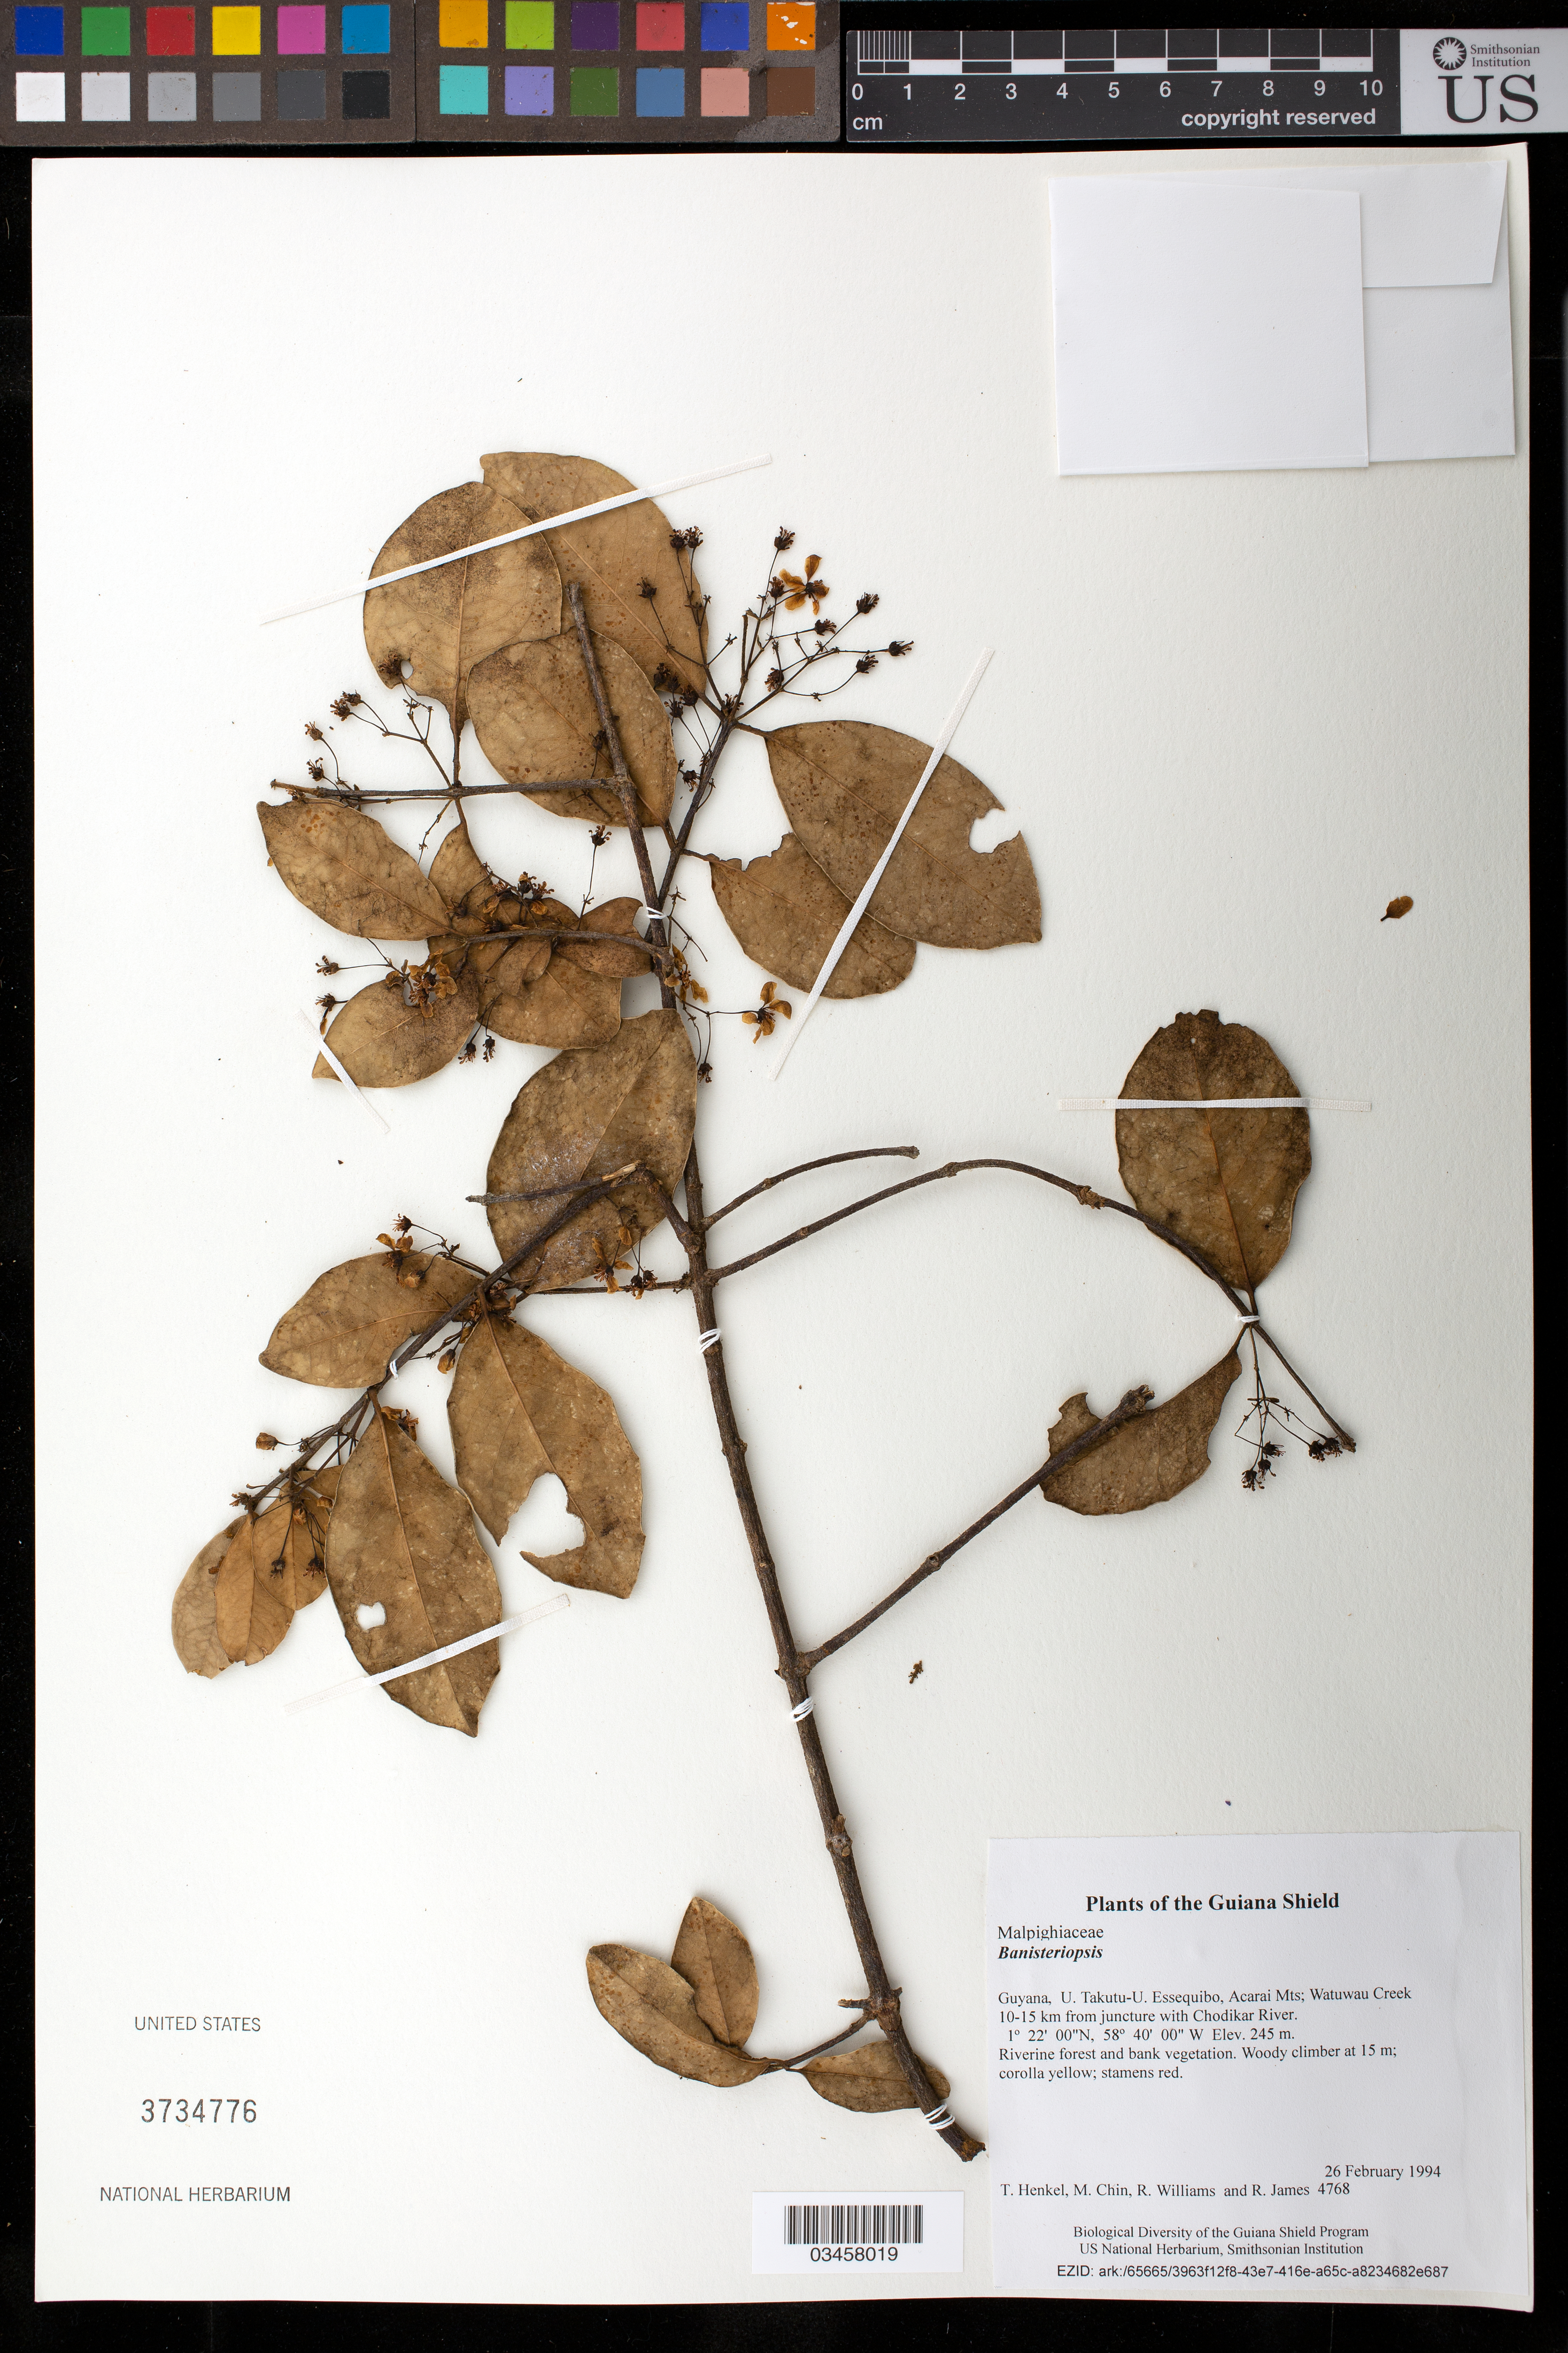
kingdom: Plantae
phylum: Tracheophyta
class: Magnoliopsida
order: Malpighiales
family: Malpighiaceae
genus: Banisteriopsis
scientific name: Banisteriopsis sp.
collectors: T. Henkel, M. Chin, R. Williams & R. James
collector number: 4768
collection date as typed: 26 February 1994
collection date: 1994-02-26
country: Guyana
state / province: U. Takutu-U. Essequibo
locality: Acarai Mts; Watuwau Creek 10-15 km from juncture with Chodikar River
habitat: Riverine forest and bank vegetation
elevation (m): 245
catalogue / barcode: US 3734776